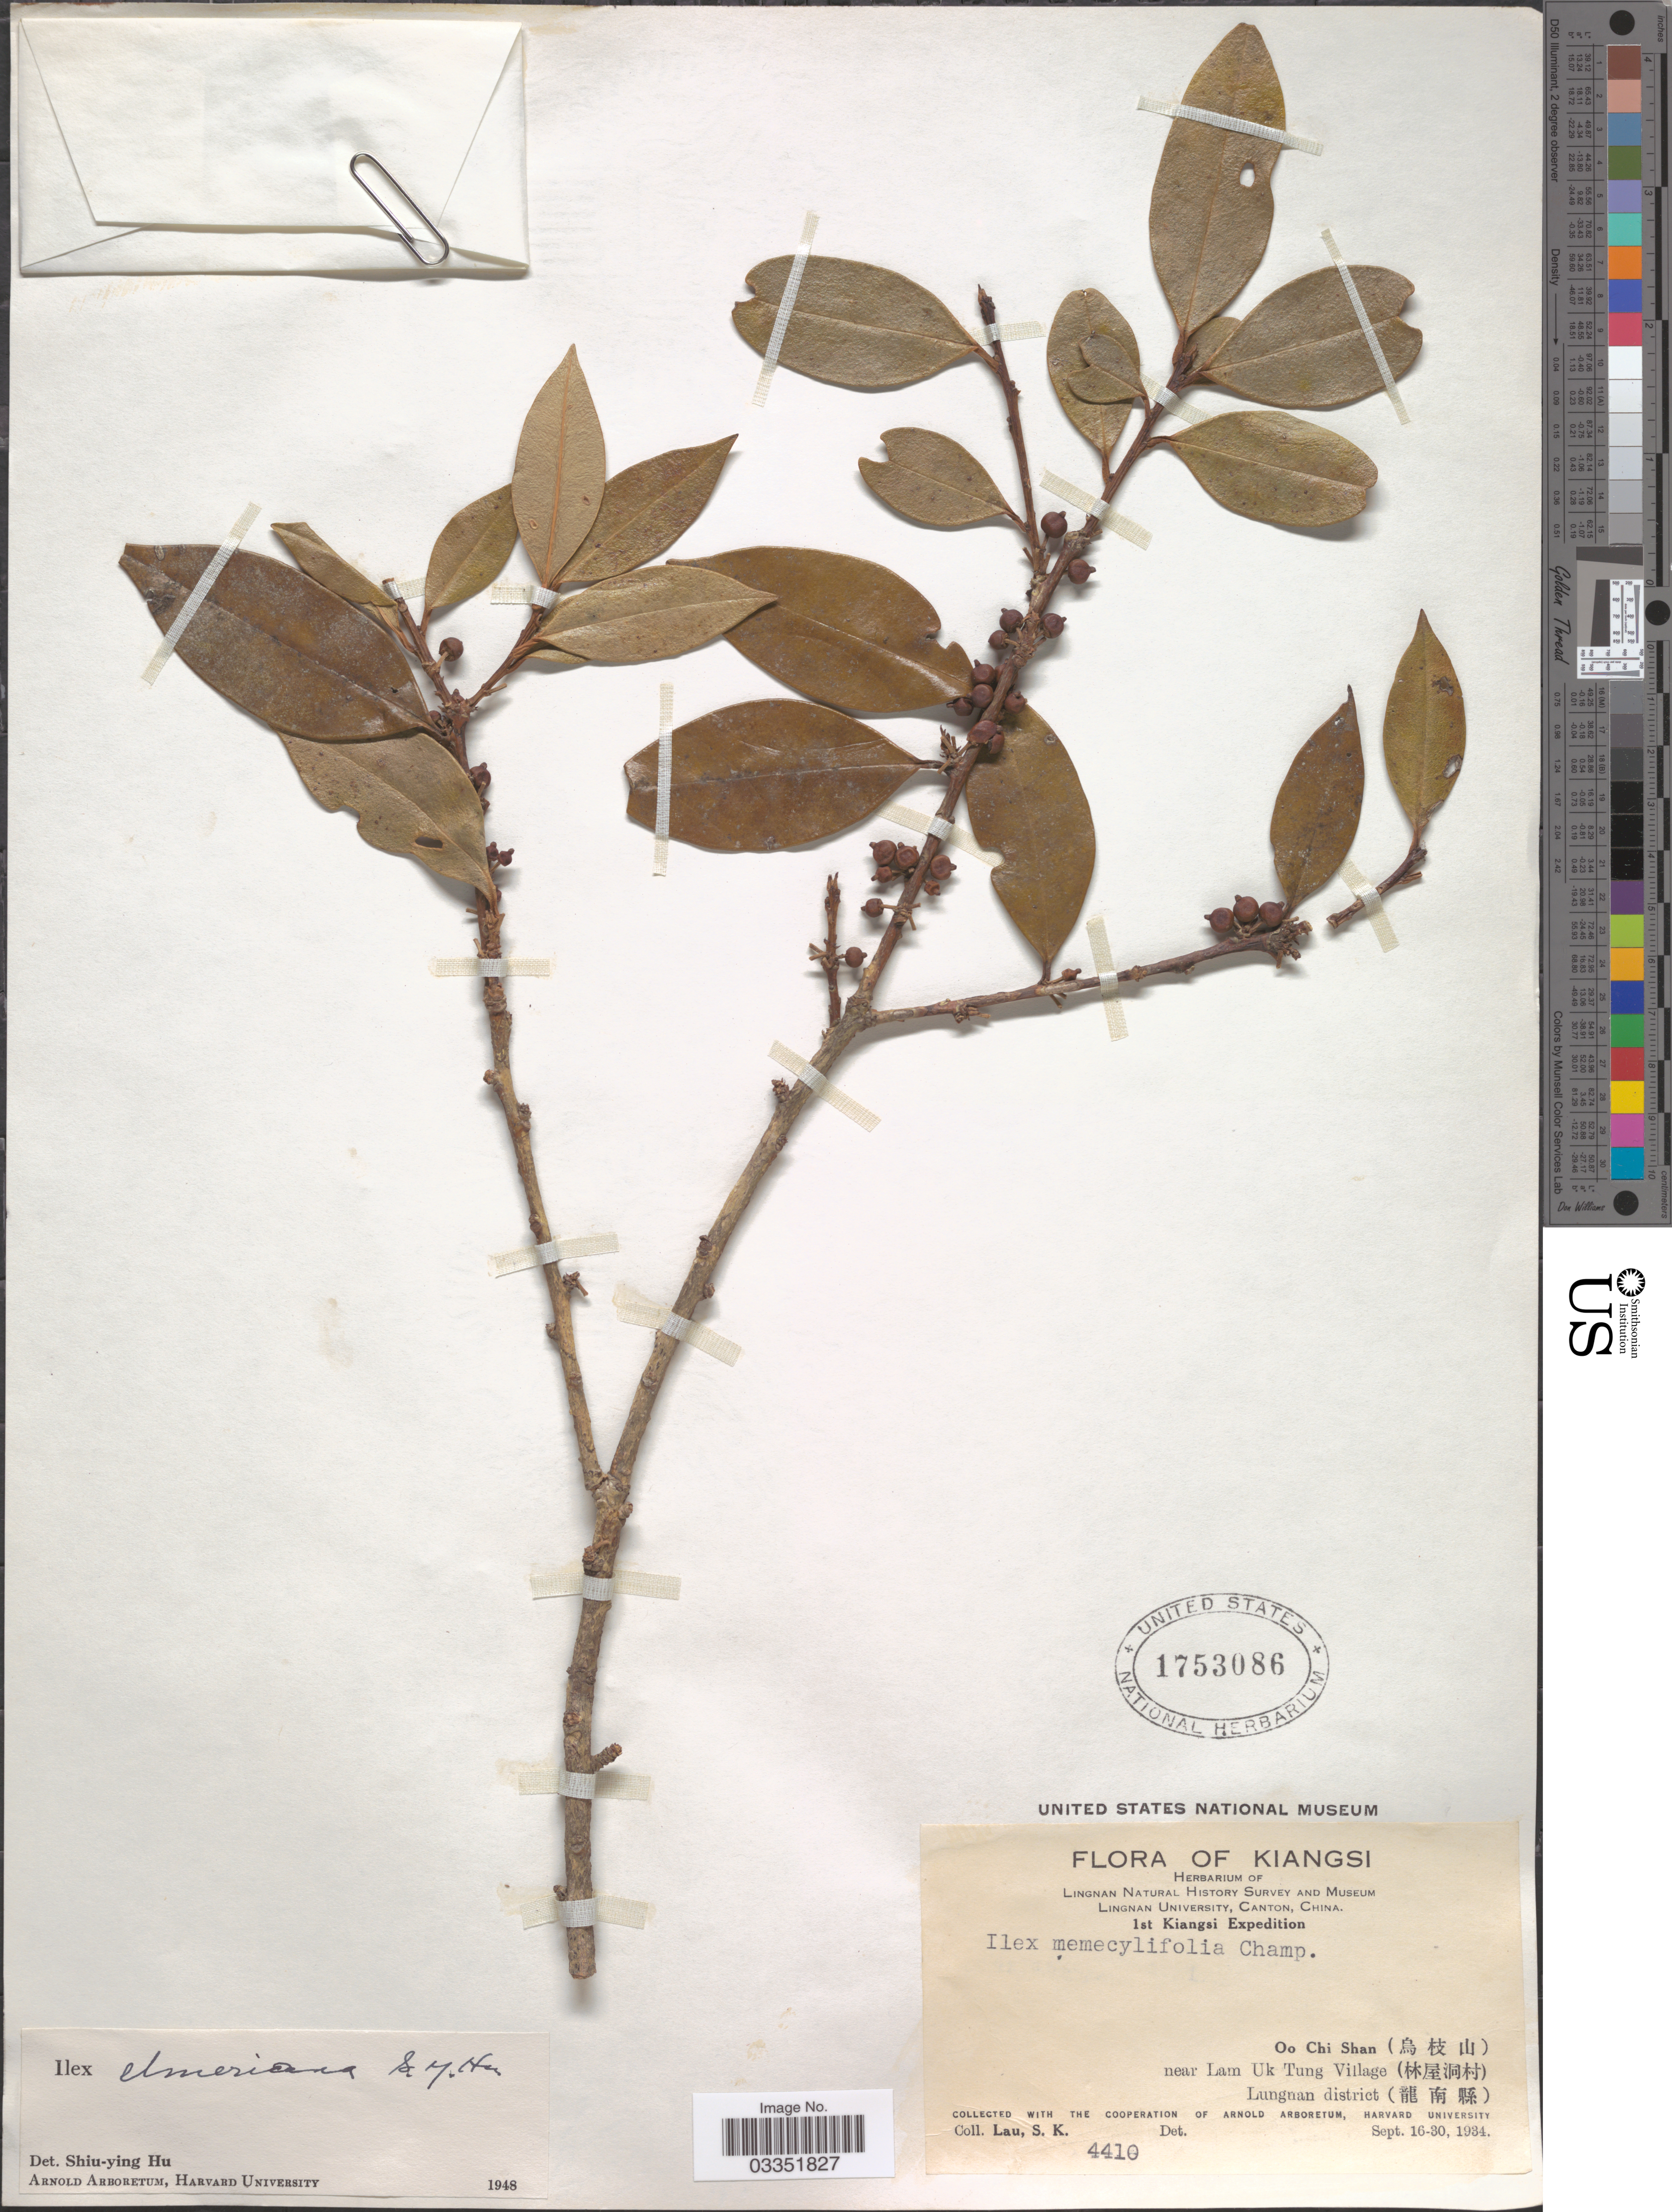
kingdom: Plantae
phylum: Tracheophyta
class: Magnoliopsida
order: Aquifoliales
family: Aquifoliaceae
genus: Ilex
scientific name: Ilex elmerrilliana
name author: S.Y. Hu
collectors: S. K. Lau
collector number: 4410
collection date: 1934-09-16/1934-09-30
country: China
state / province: Jiangxi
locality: Kiangsi. Oo Chi Shan (X), near Lam Uk Tung Village (X), Lungnan district (X).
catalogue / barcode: US 1753086